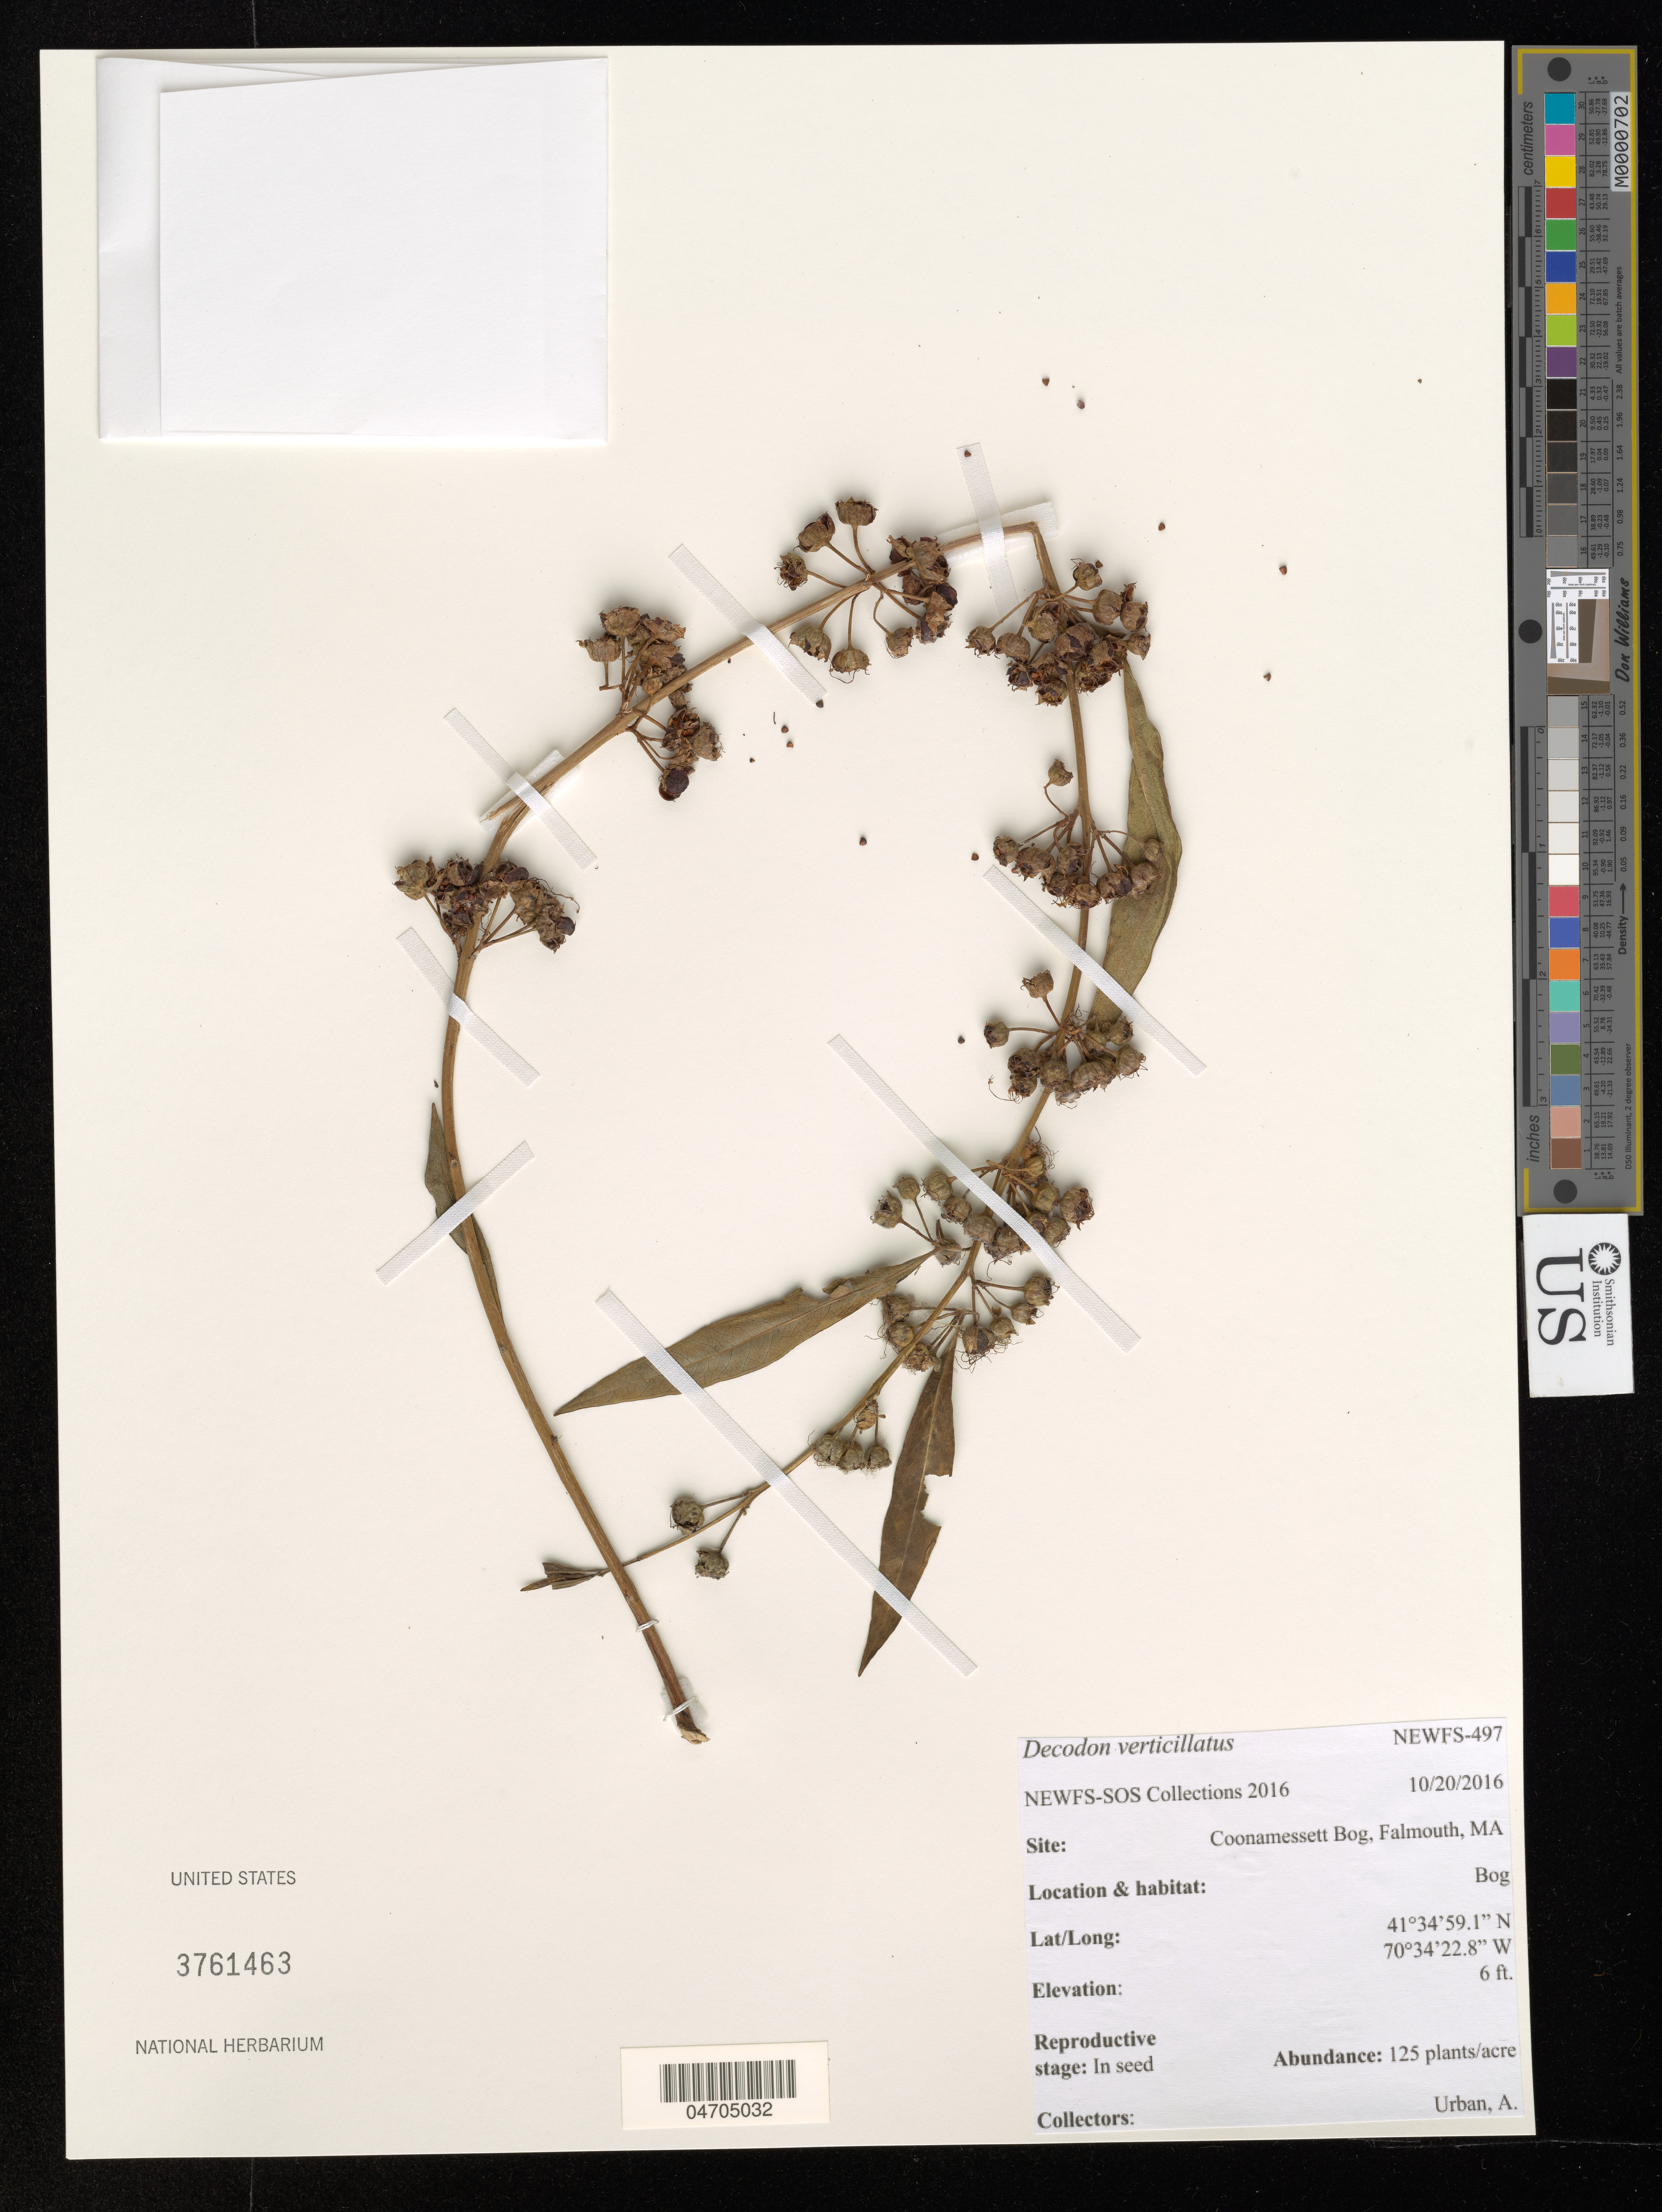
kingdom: Plantae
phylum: Tracheophyta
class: Magnoliopsida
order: Myrtales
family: Lythraceae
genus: Decodon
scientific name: Decodon verticillatus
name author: (L.) Elliott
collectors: A. Urban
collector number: NEWFS-497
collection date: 2016-10-20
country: United States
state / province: Massachusetts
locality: Site: Coonamessett Bog, Falmouth, MA. Bog.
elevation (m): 2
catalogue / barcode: US 3761463